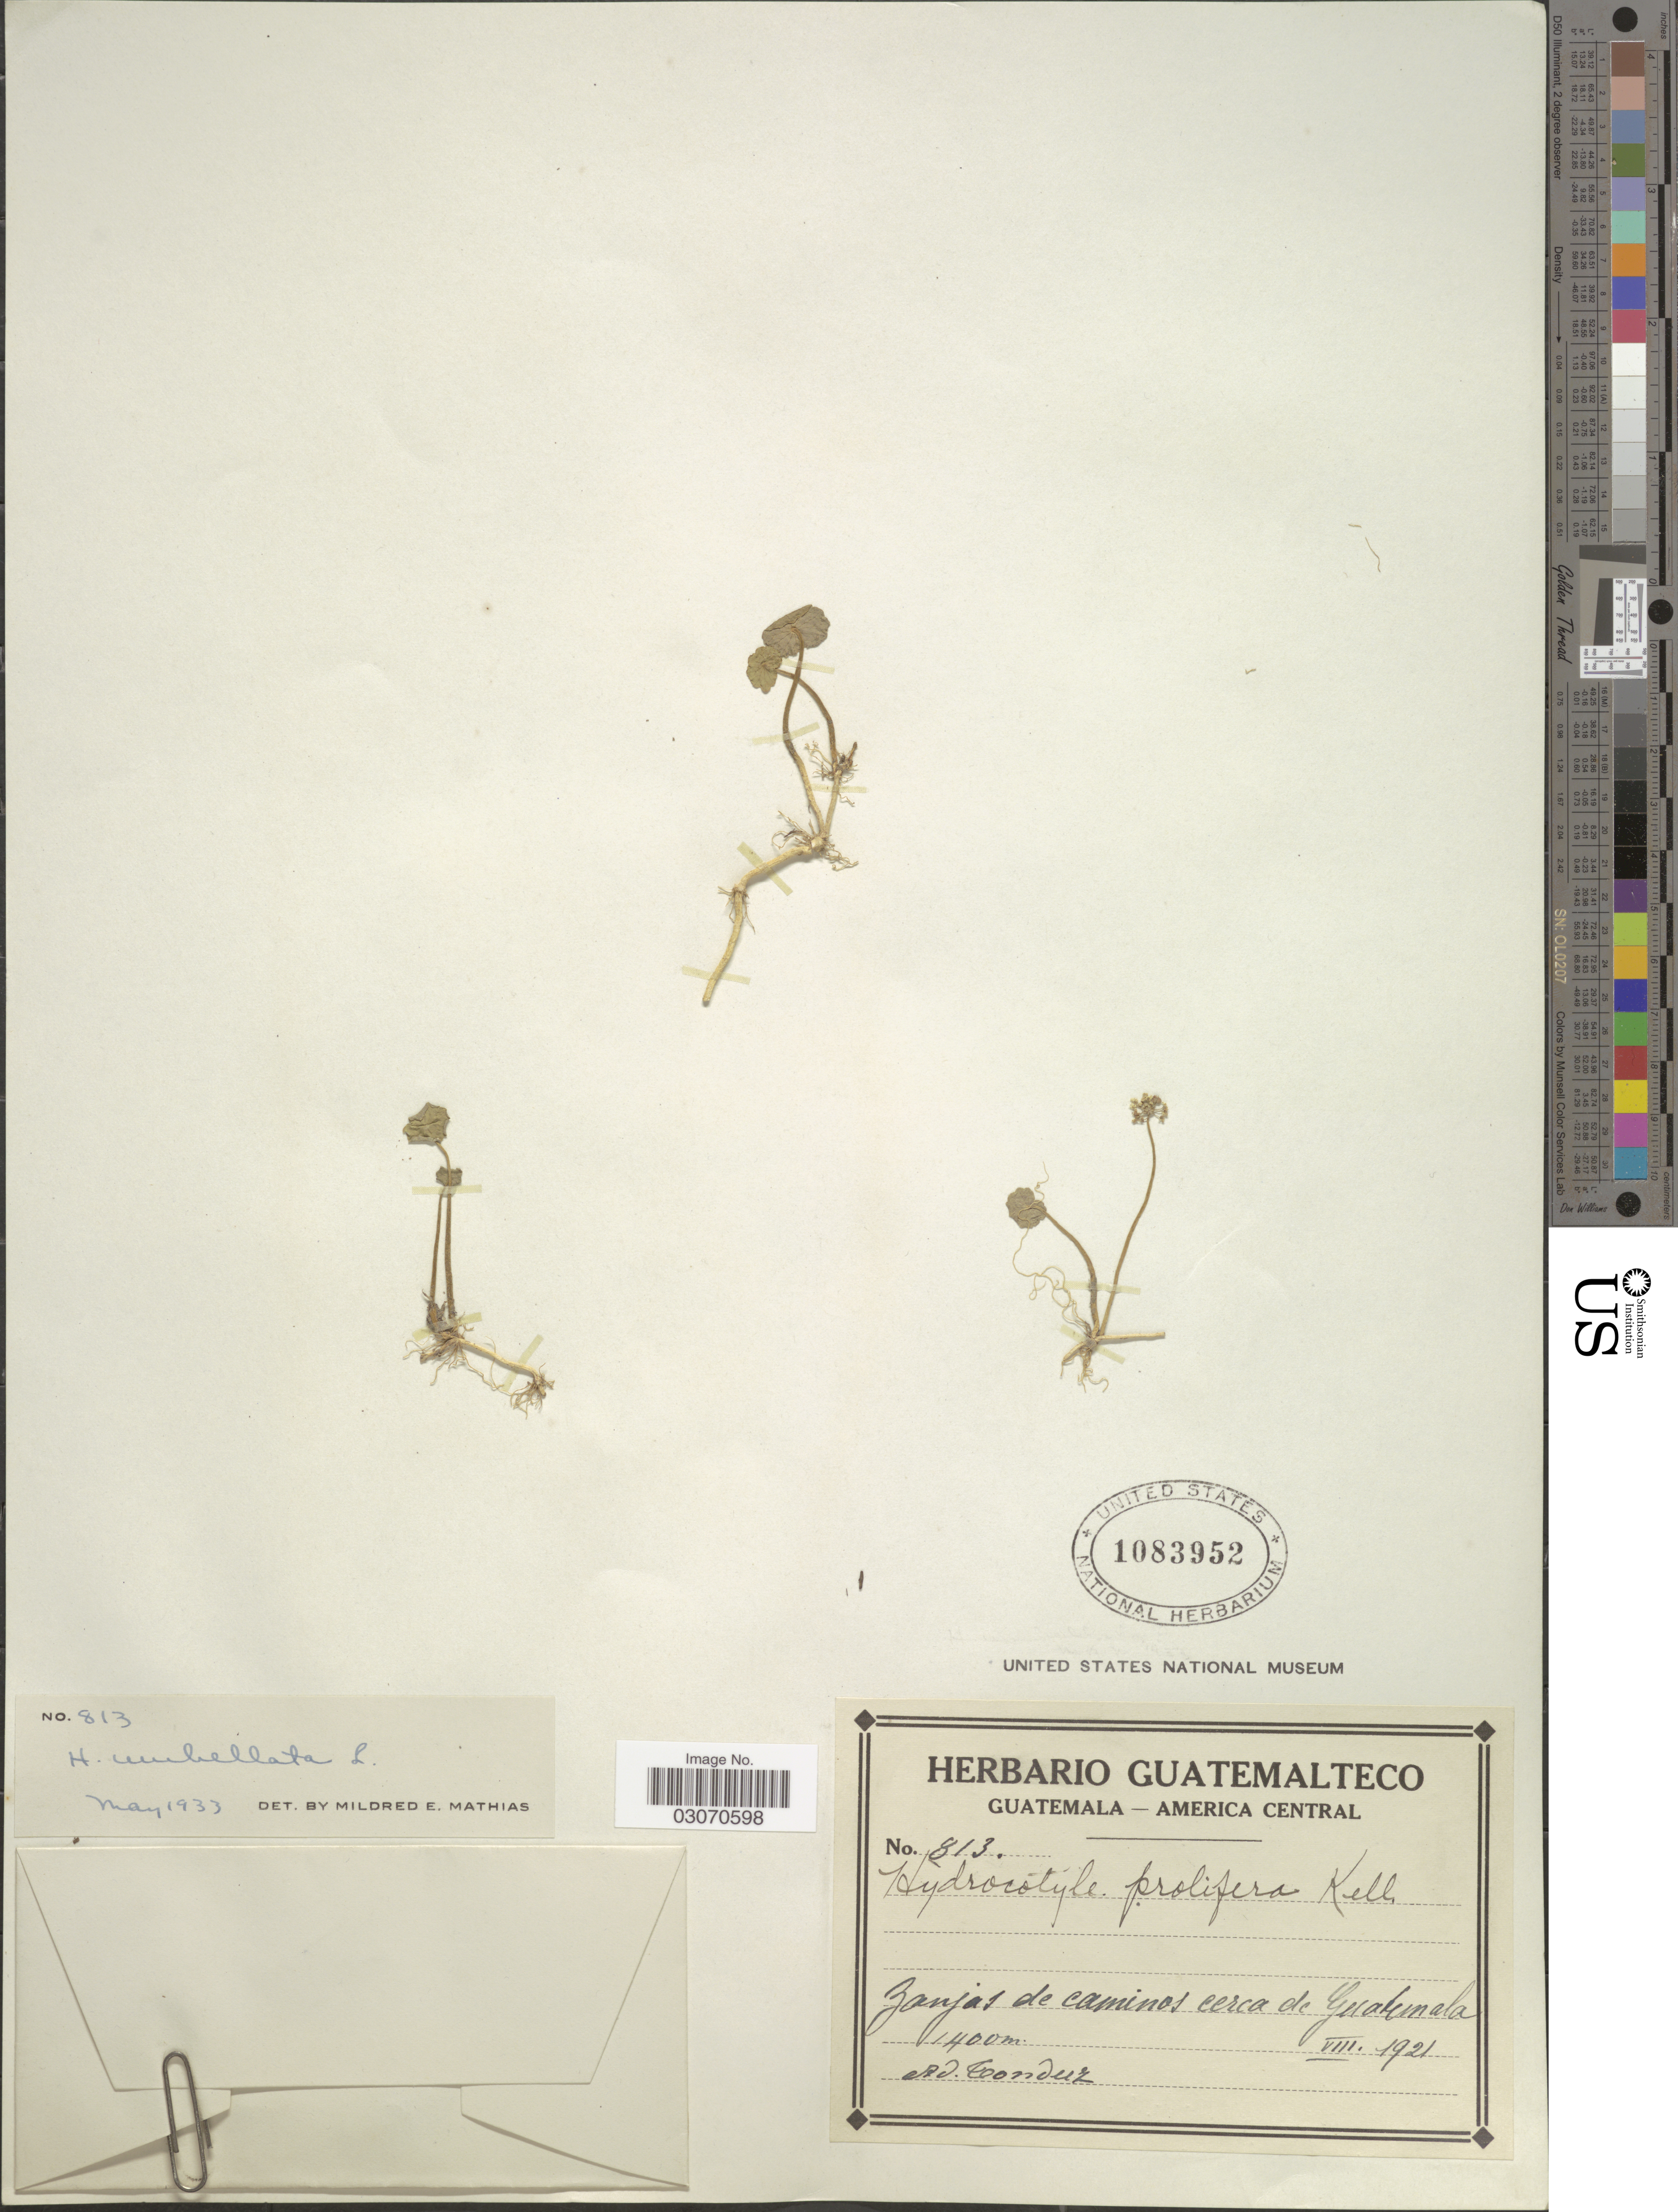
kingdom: Plantae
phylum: Tracheophyta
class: Magnoliopsida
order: Apiales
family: Araliaceae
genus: Hydrocotyle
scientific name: Hydrocotyle umbellata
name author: L.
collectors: A. Tonduz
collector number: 813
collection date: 1921-08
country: Guatemala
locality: Zanjas de caminos cerca de Guatemala.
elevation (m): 1400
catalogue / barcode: US 1083952